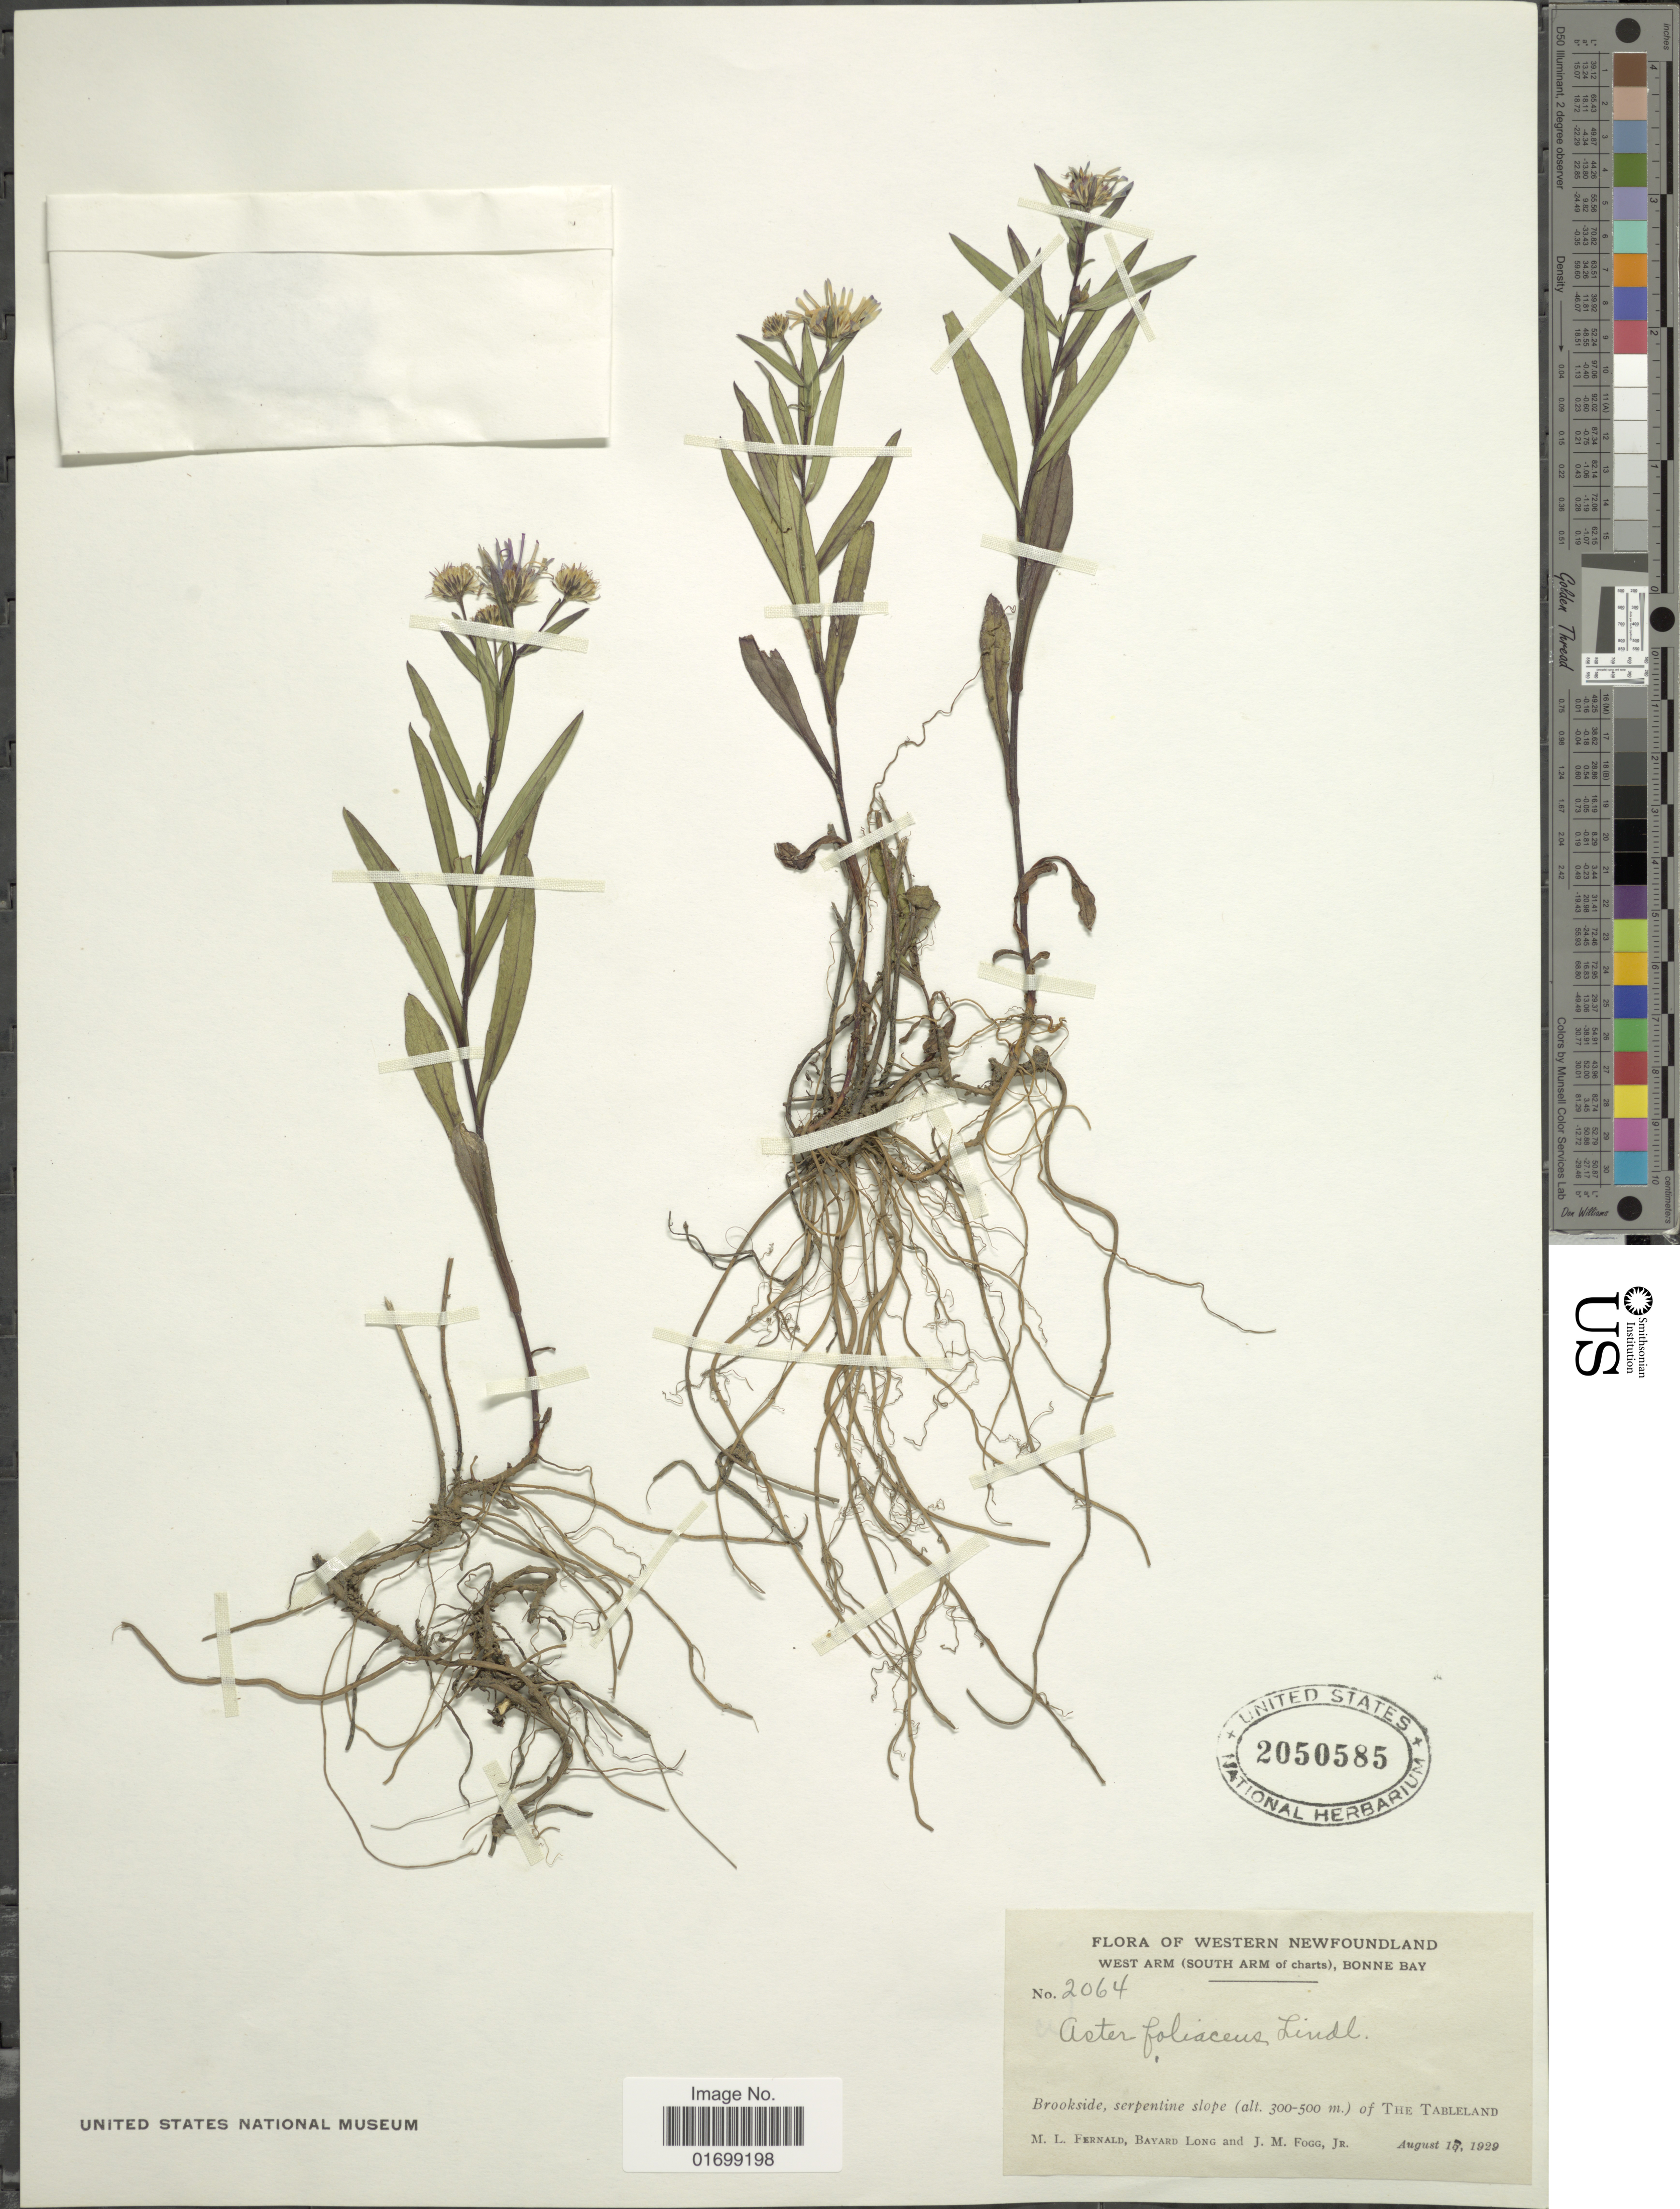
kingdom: Plantae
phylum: Tracheophyta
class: Magnoliopsida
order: Asterales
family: Asteraceae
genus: Symphyotrichum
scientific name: Symphyotrichum foliaceum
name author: (Lindl. ex DC.) G.L. Nesom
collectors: M. L. Fernald, B. Long & J. Fogg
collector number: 2064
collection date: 1929-08-17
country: Canada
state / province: Newfoundland and Labrador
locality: Western Newfoundland, west Arm (south arm of charts), Bonne Bay, Bookside, serpentine slope of The Tableland.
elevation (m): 300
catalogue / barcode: US 2050585